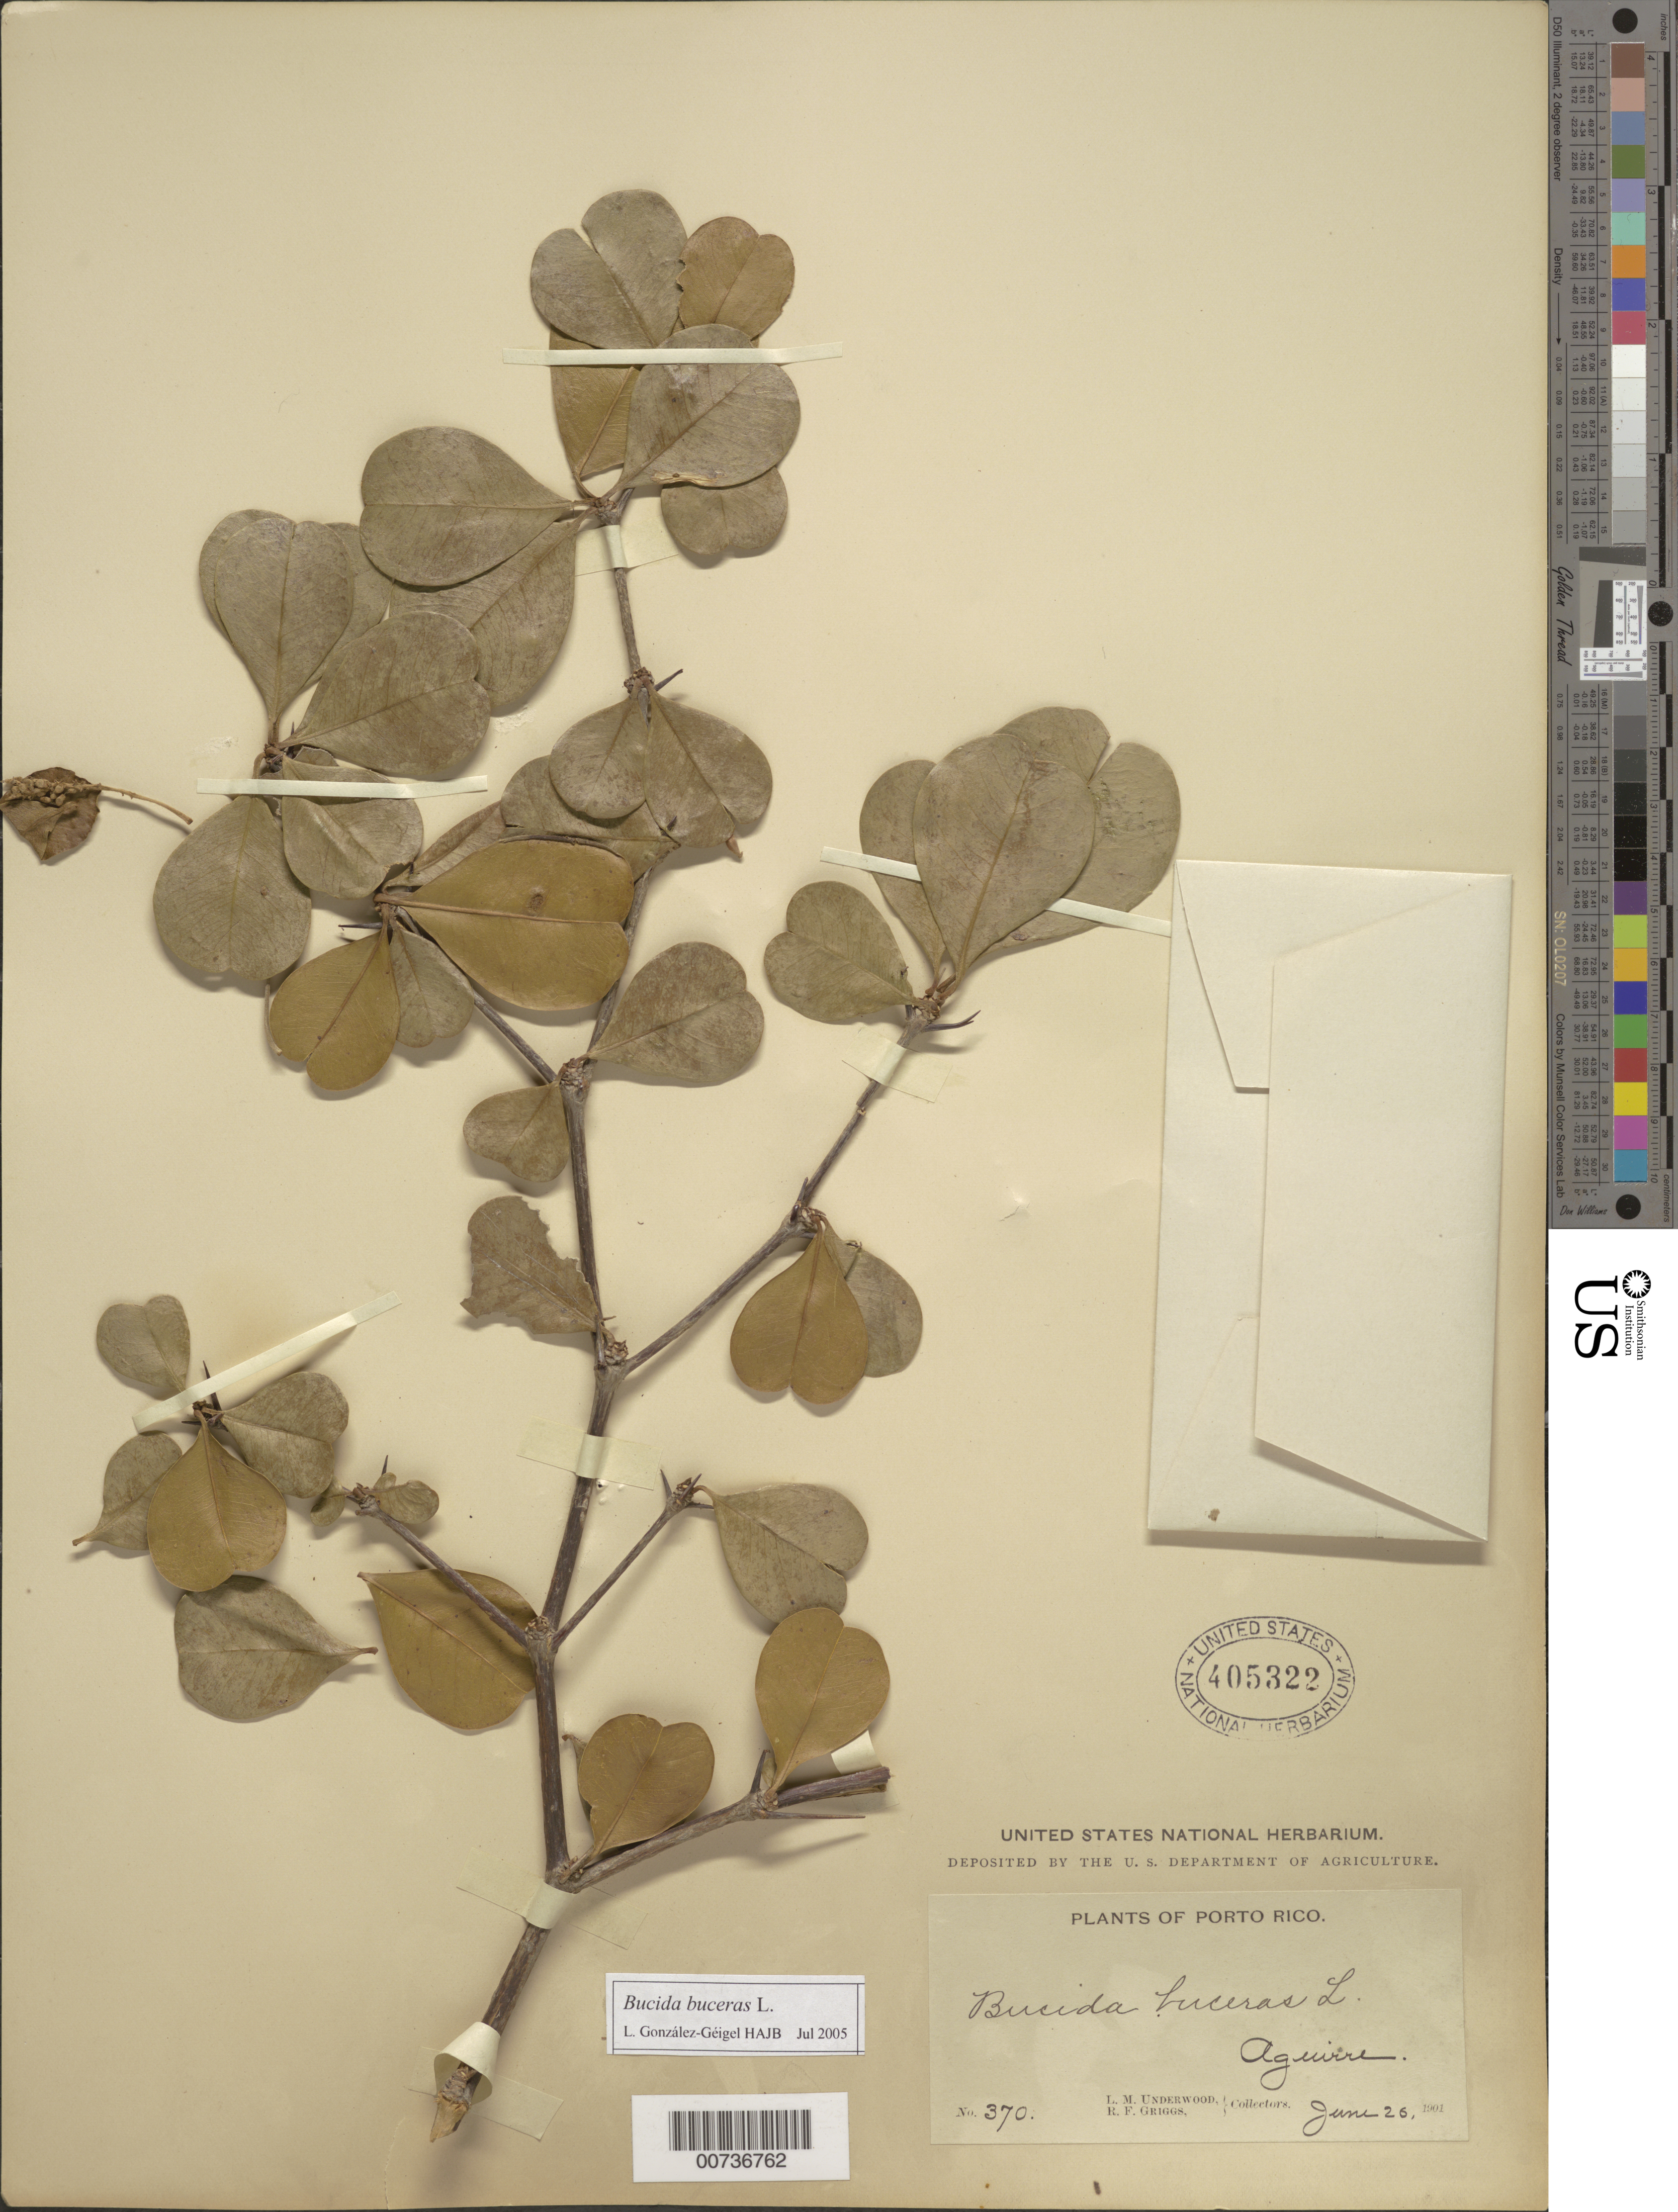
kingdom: Plantae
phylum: Tracheophyta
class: Magnoliopsida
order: Myrtales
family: Combretaceae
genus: Terminalia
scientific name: Terminalia buceras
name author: (L.) C. Wright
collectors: L. M. Underwood & R. F. Griggs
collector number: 370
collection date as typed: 26 Jun 1901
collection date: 1901-06-26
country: Puerto Rico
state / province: Salinas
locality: Aguirre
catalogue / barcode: US 405322